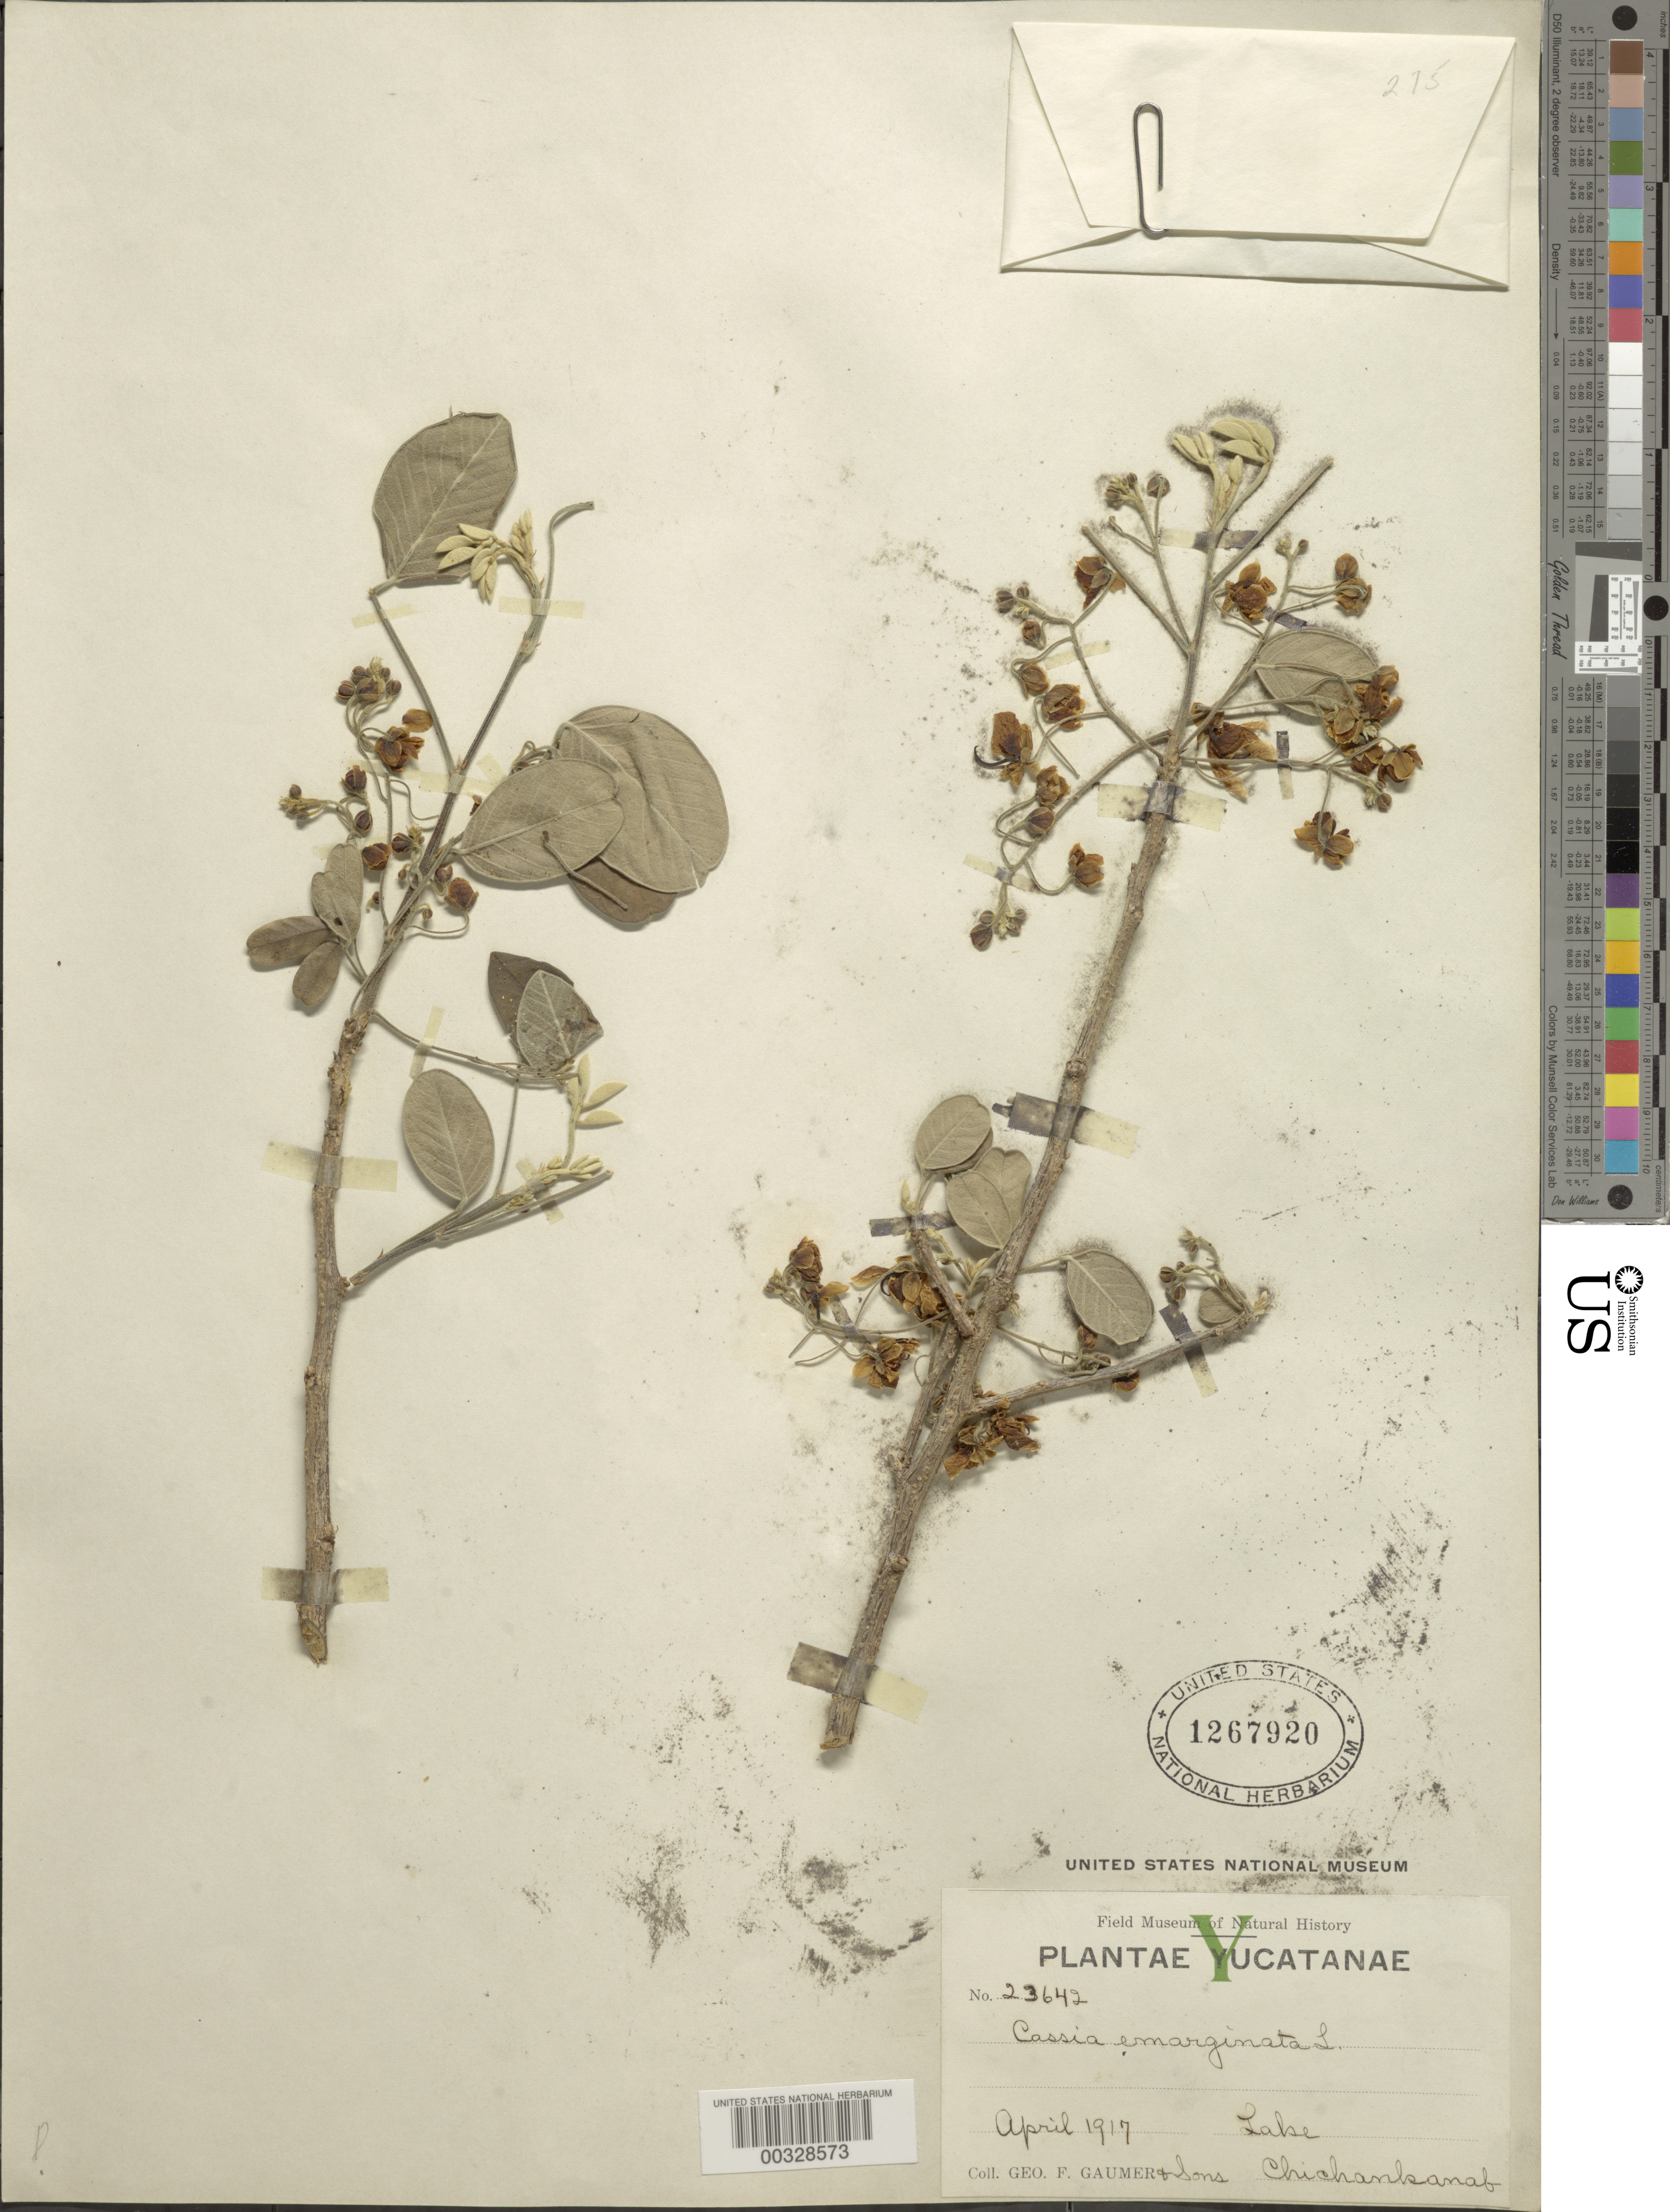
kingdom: Plantae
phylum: Tracheophyta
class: Magnoliopsida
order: Fabales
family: Fabaceae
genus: Senna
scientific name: Senna emarginata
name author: L.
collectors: G. F. Gaumer & et al.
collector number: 23642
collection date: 1917-04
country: Mexico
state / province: Yucatán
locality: Yucatanae. Lake Chichankanab.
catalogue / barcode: US 1267920